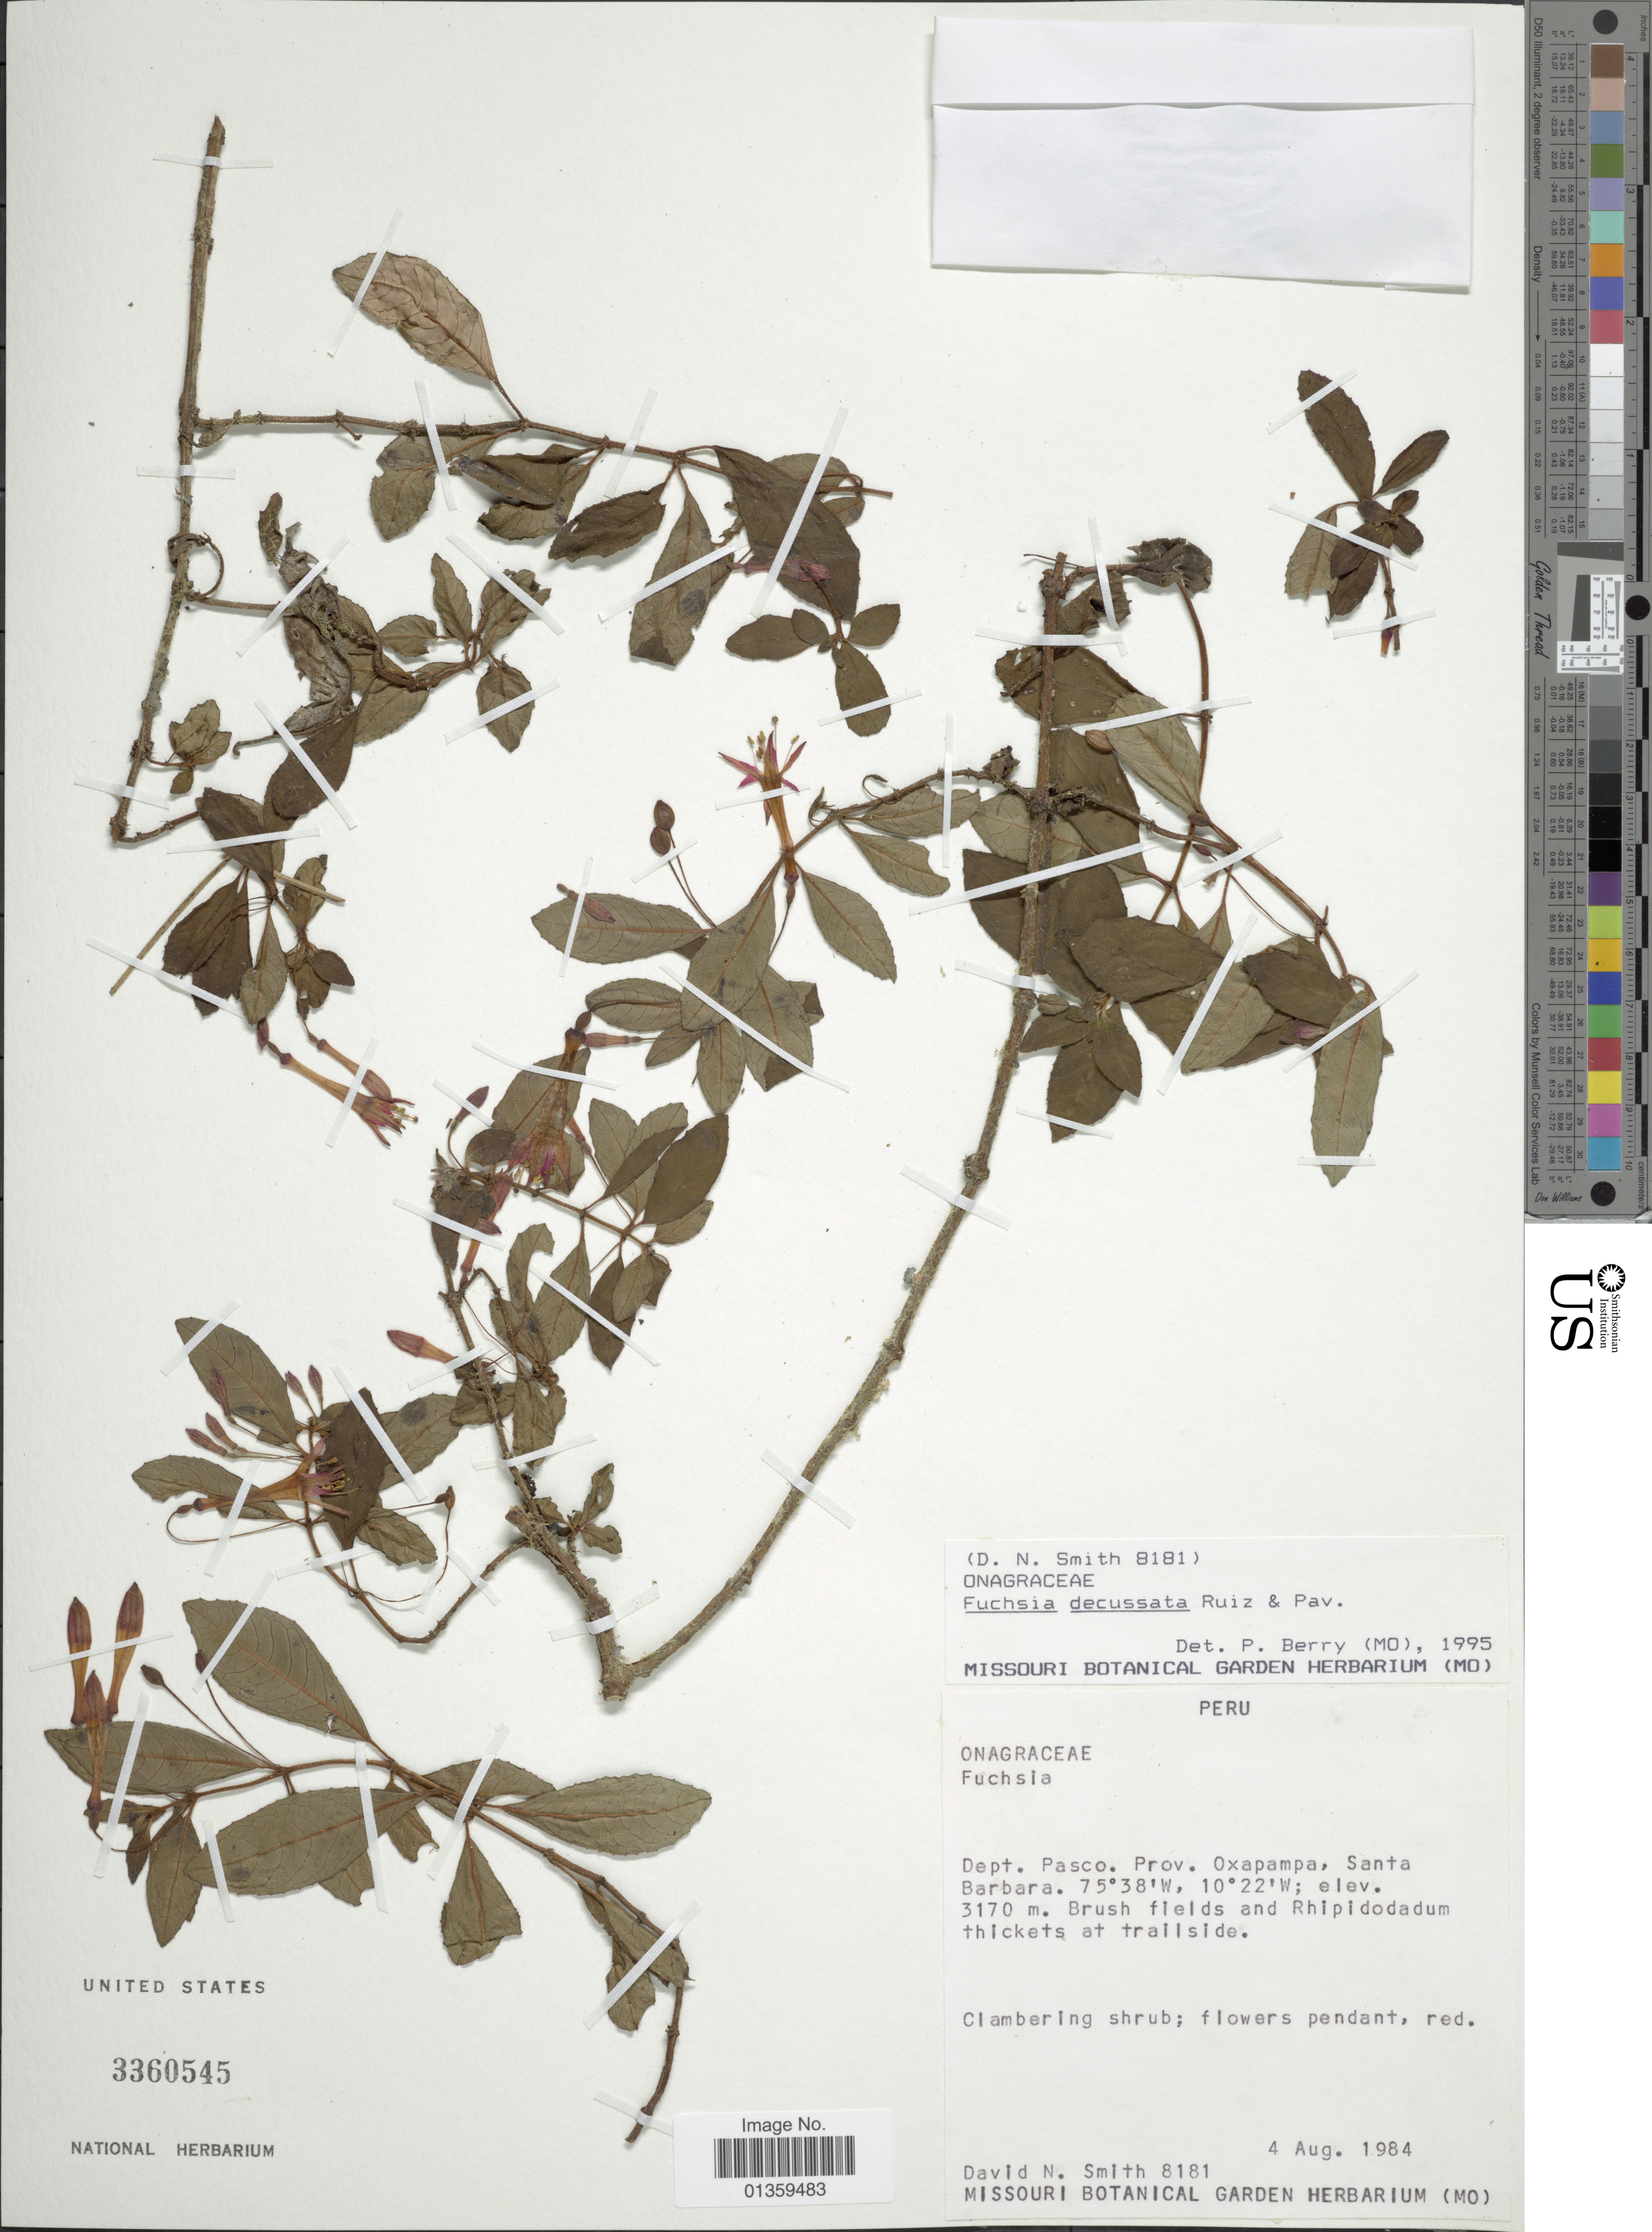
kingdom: Plantae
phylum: Tracheophyta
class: Magnoliopsida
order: Myrtales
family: Onagraceae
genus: Fuchsia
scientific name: Fuchsia decussata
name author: Ruiz & Pav.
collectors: D. Smith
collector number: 8181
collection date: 1984-08-04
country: Peru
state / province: Pasco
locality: Prov. Oxapampa, Santa Barbara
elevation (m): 3170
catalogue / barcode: US 3360545